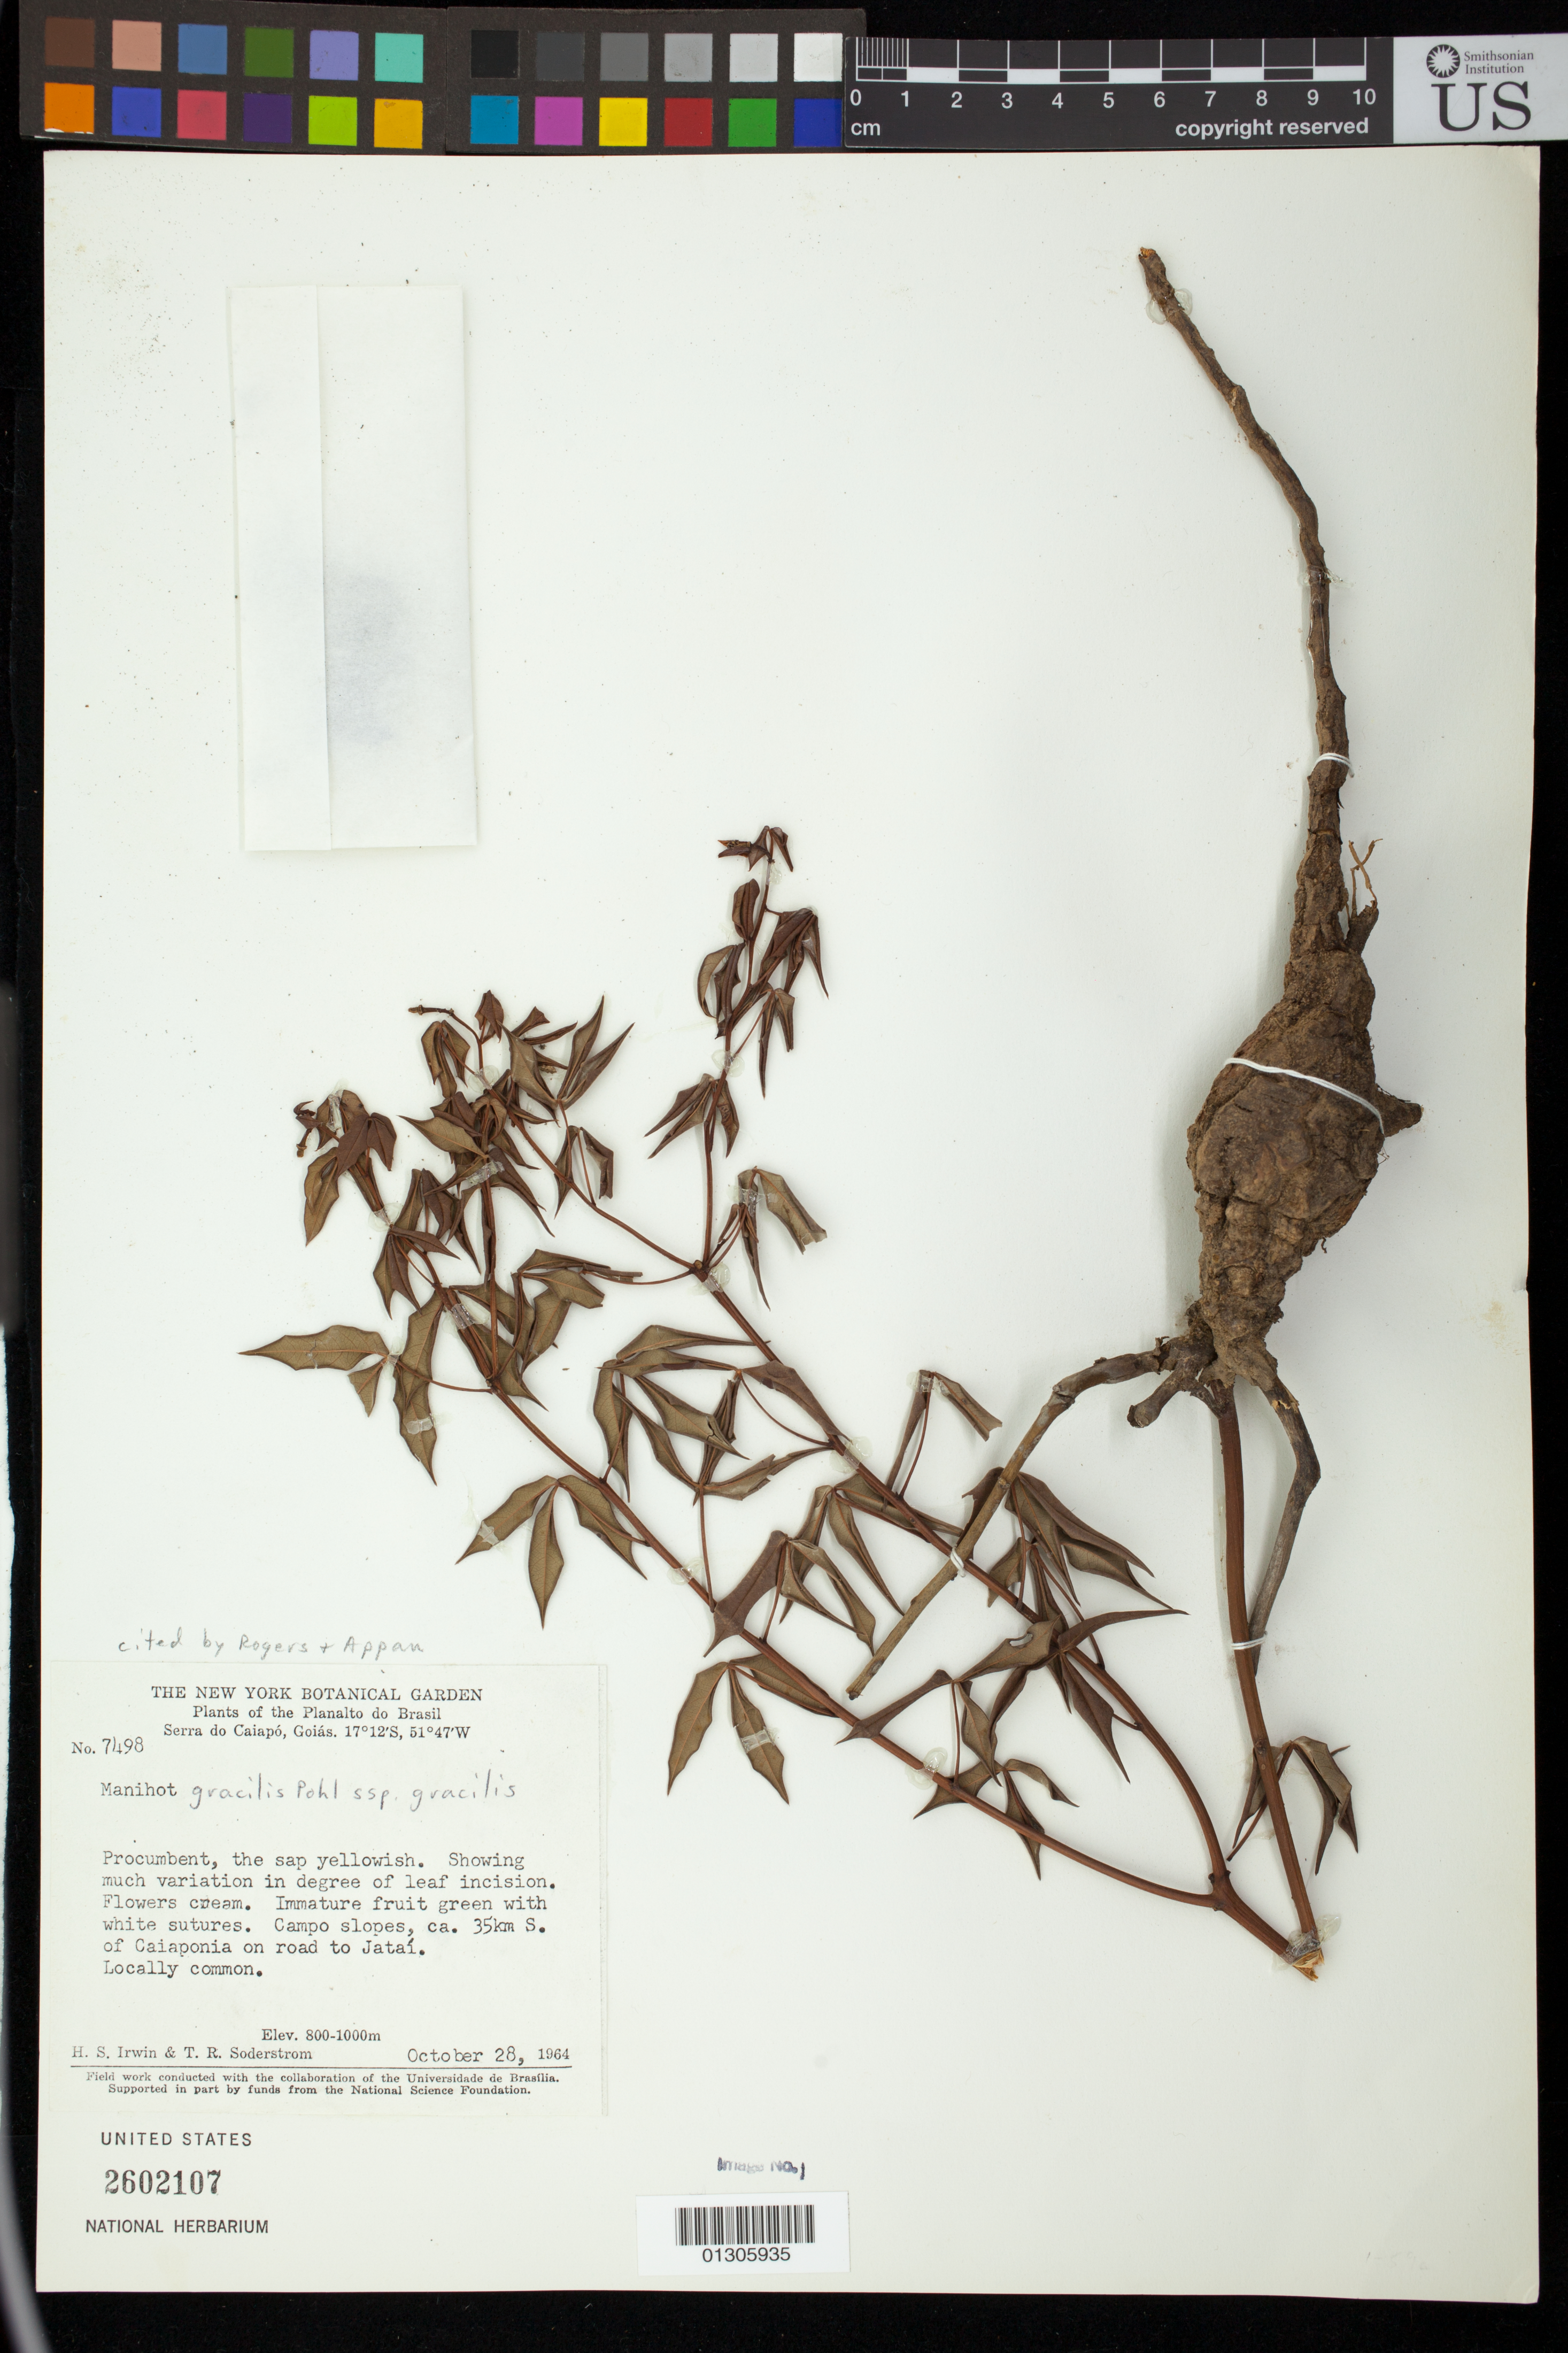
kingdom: Plantae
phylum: Tracheophyta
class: Magnoliopsida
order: Malpighiales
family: Euphorbiaceae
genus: Manihot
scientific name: Manihot esculenta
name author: Crantz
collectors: H. Irwin & T. R. Soderstrom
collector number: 7498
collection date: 1964-10-28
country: Brazil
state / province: Goiás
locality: Serra do Caiapo. ca. 35 km S. of Caiaponia on road to Jataã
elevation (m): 800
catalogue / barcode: US 2602107